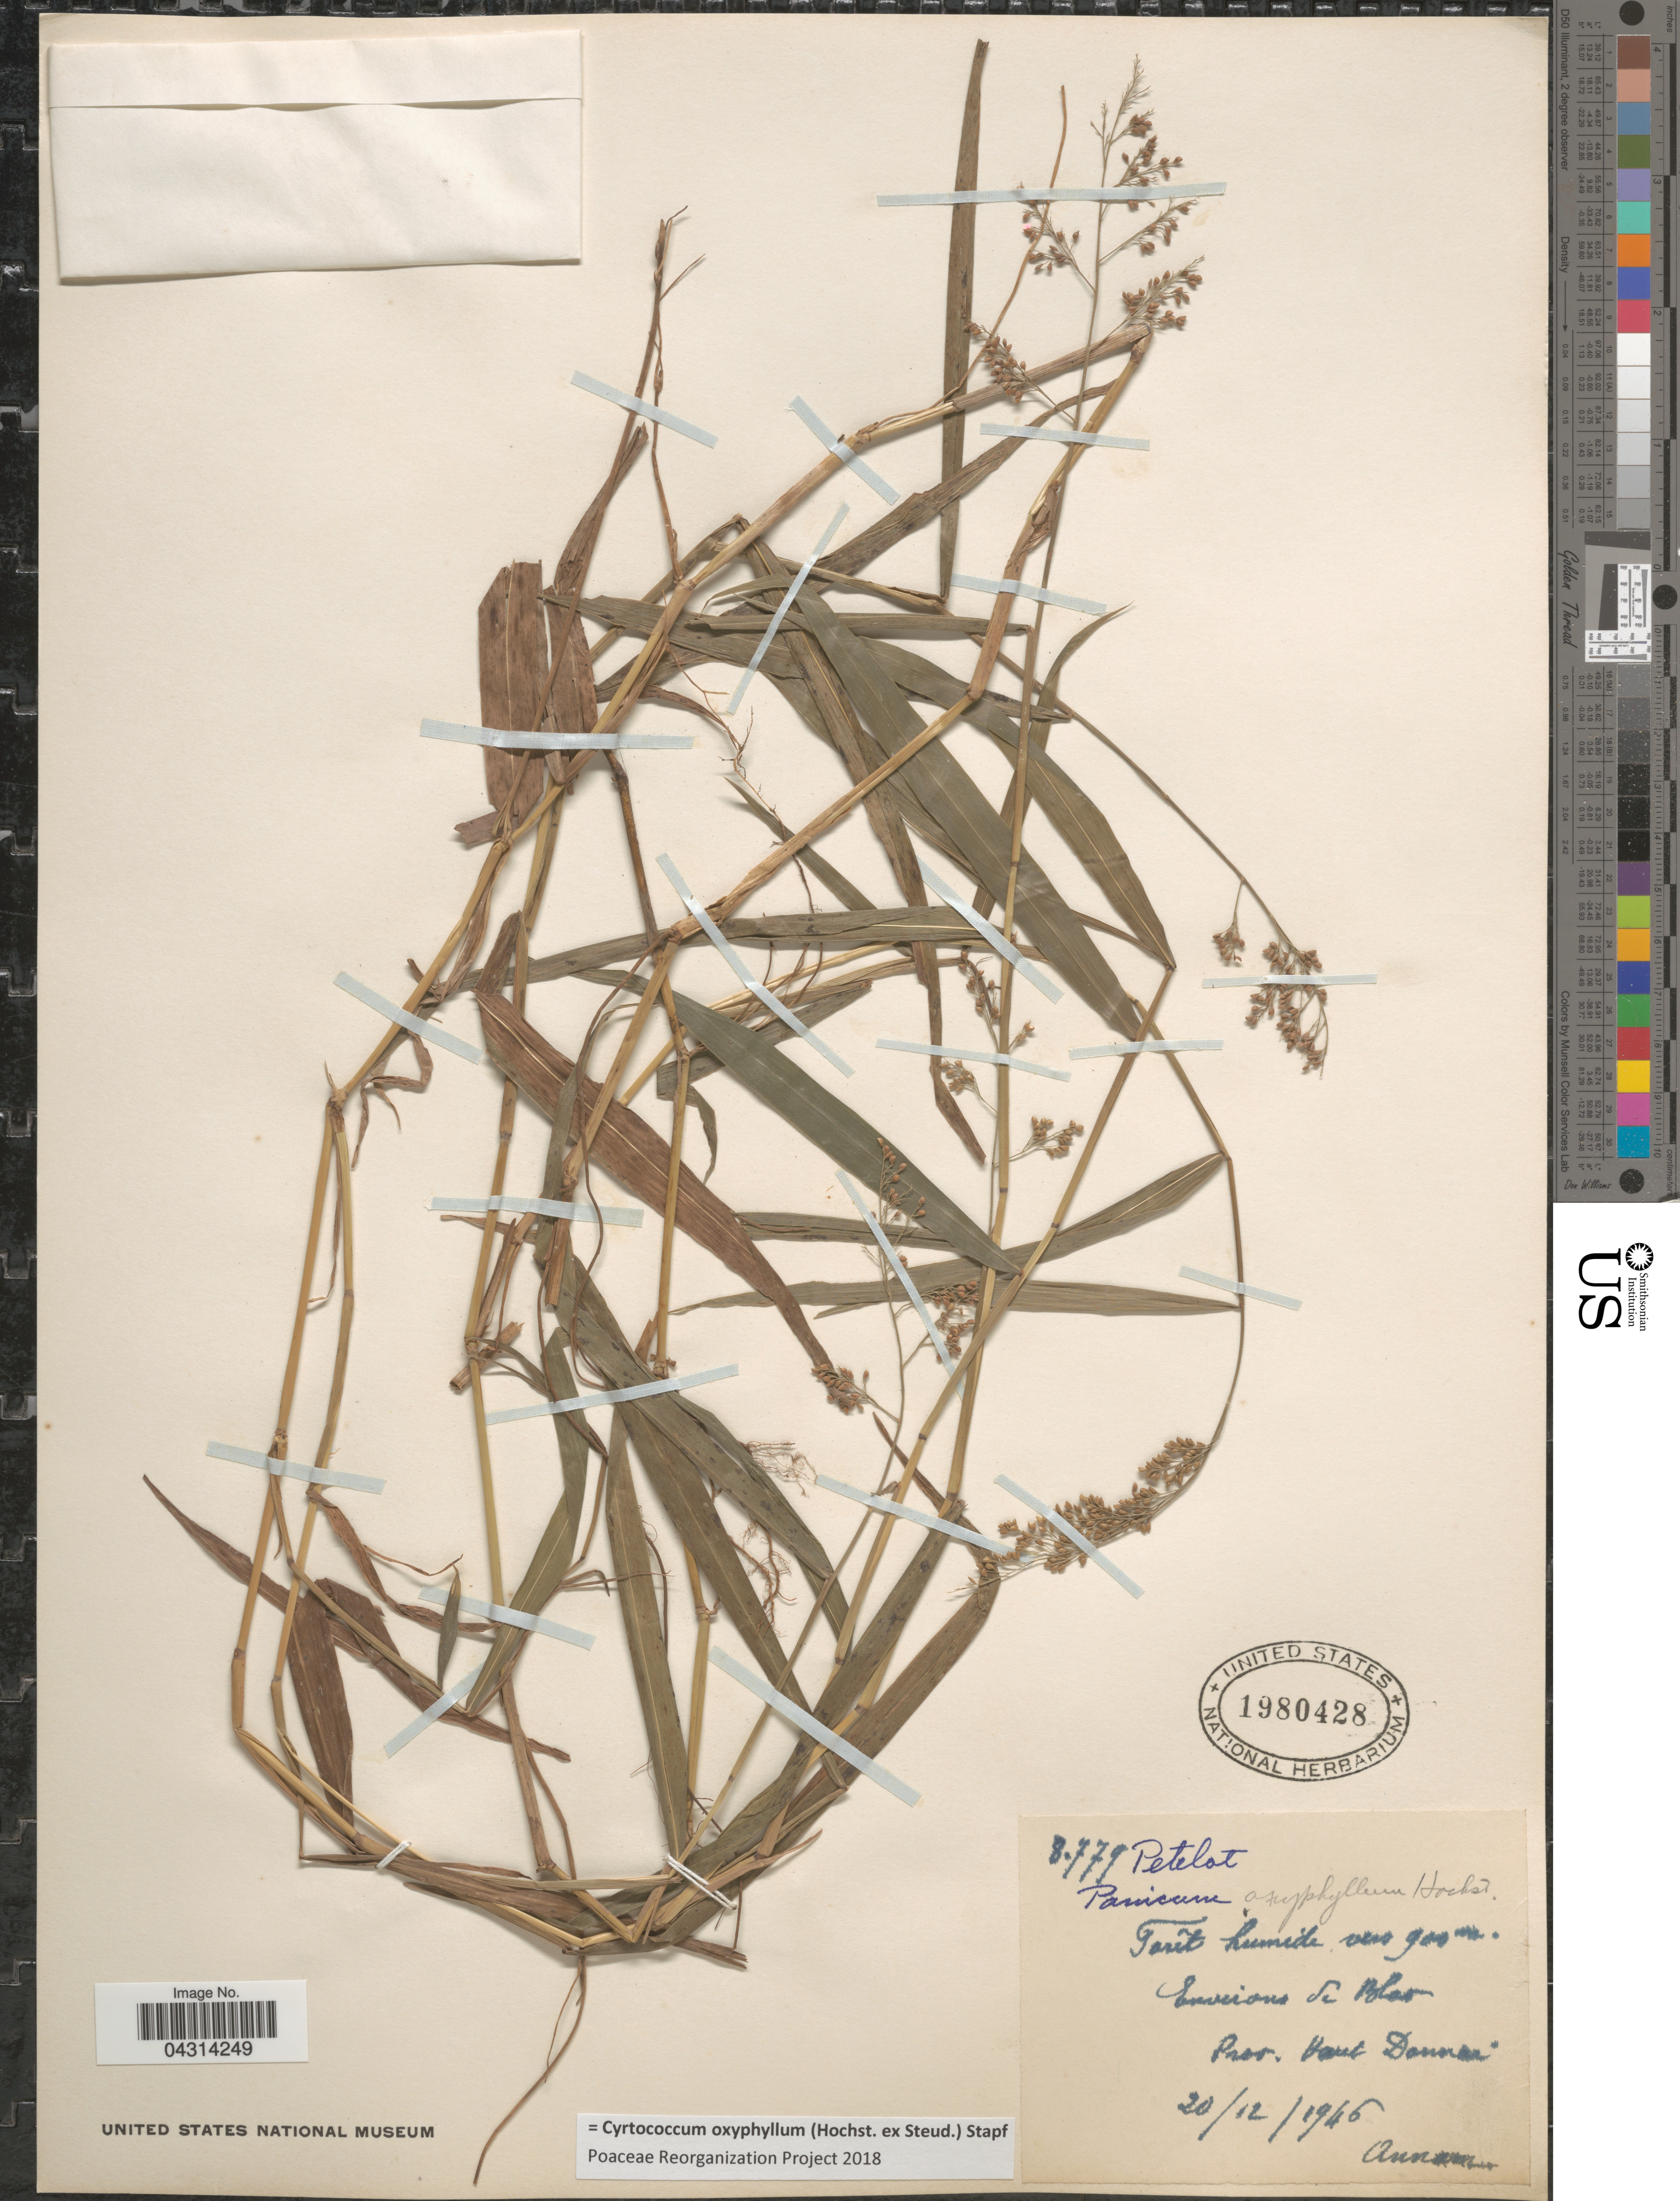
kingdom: Plantae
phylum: Tracheophyta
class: Liliopsida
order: Poales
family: Poaceae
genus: Cyrtococcum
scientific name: Cyrtococcum oxyphyllum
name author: (Steud.) Stapf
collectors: Pételot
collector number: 8779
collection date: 1946-12-20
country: Vietnam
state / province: Dong Nai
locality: Environs de Blao. Prov. Haut Donnai. Annam.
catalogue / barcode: US 1980428